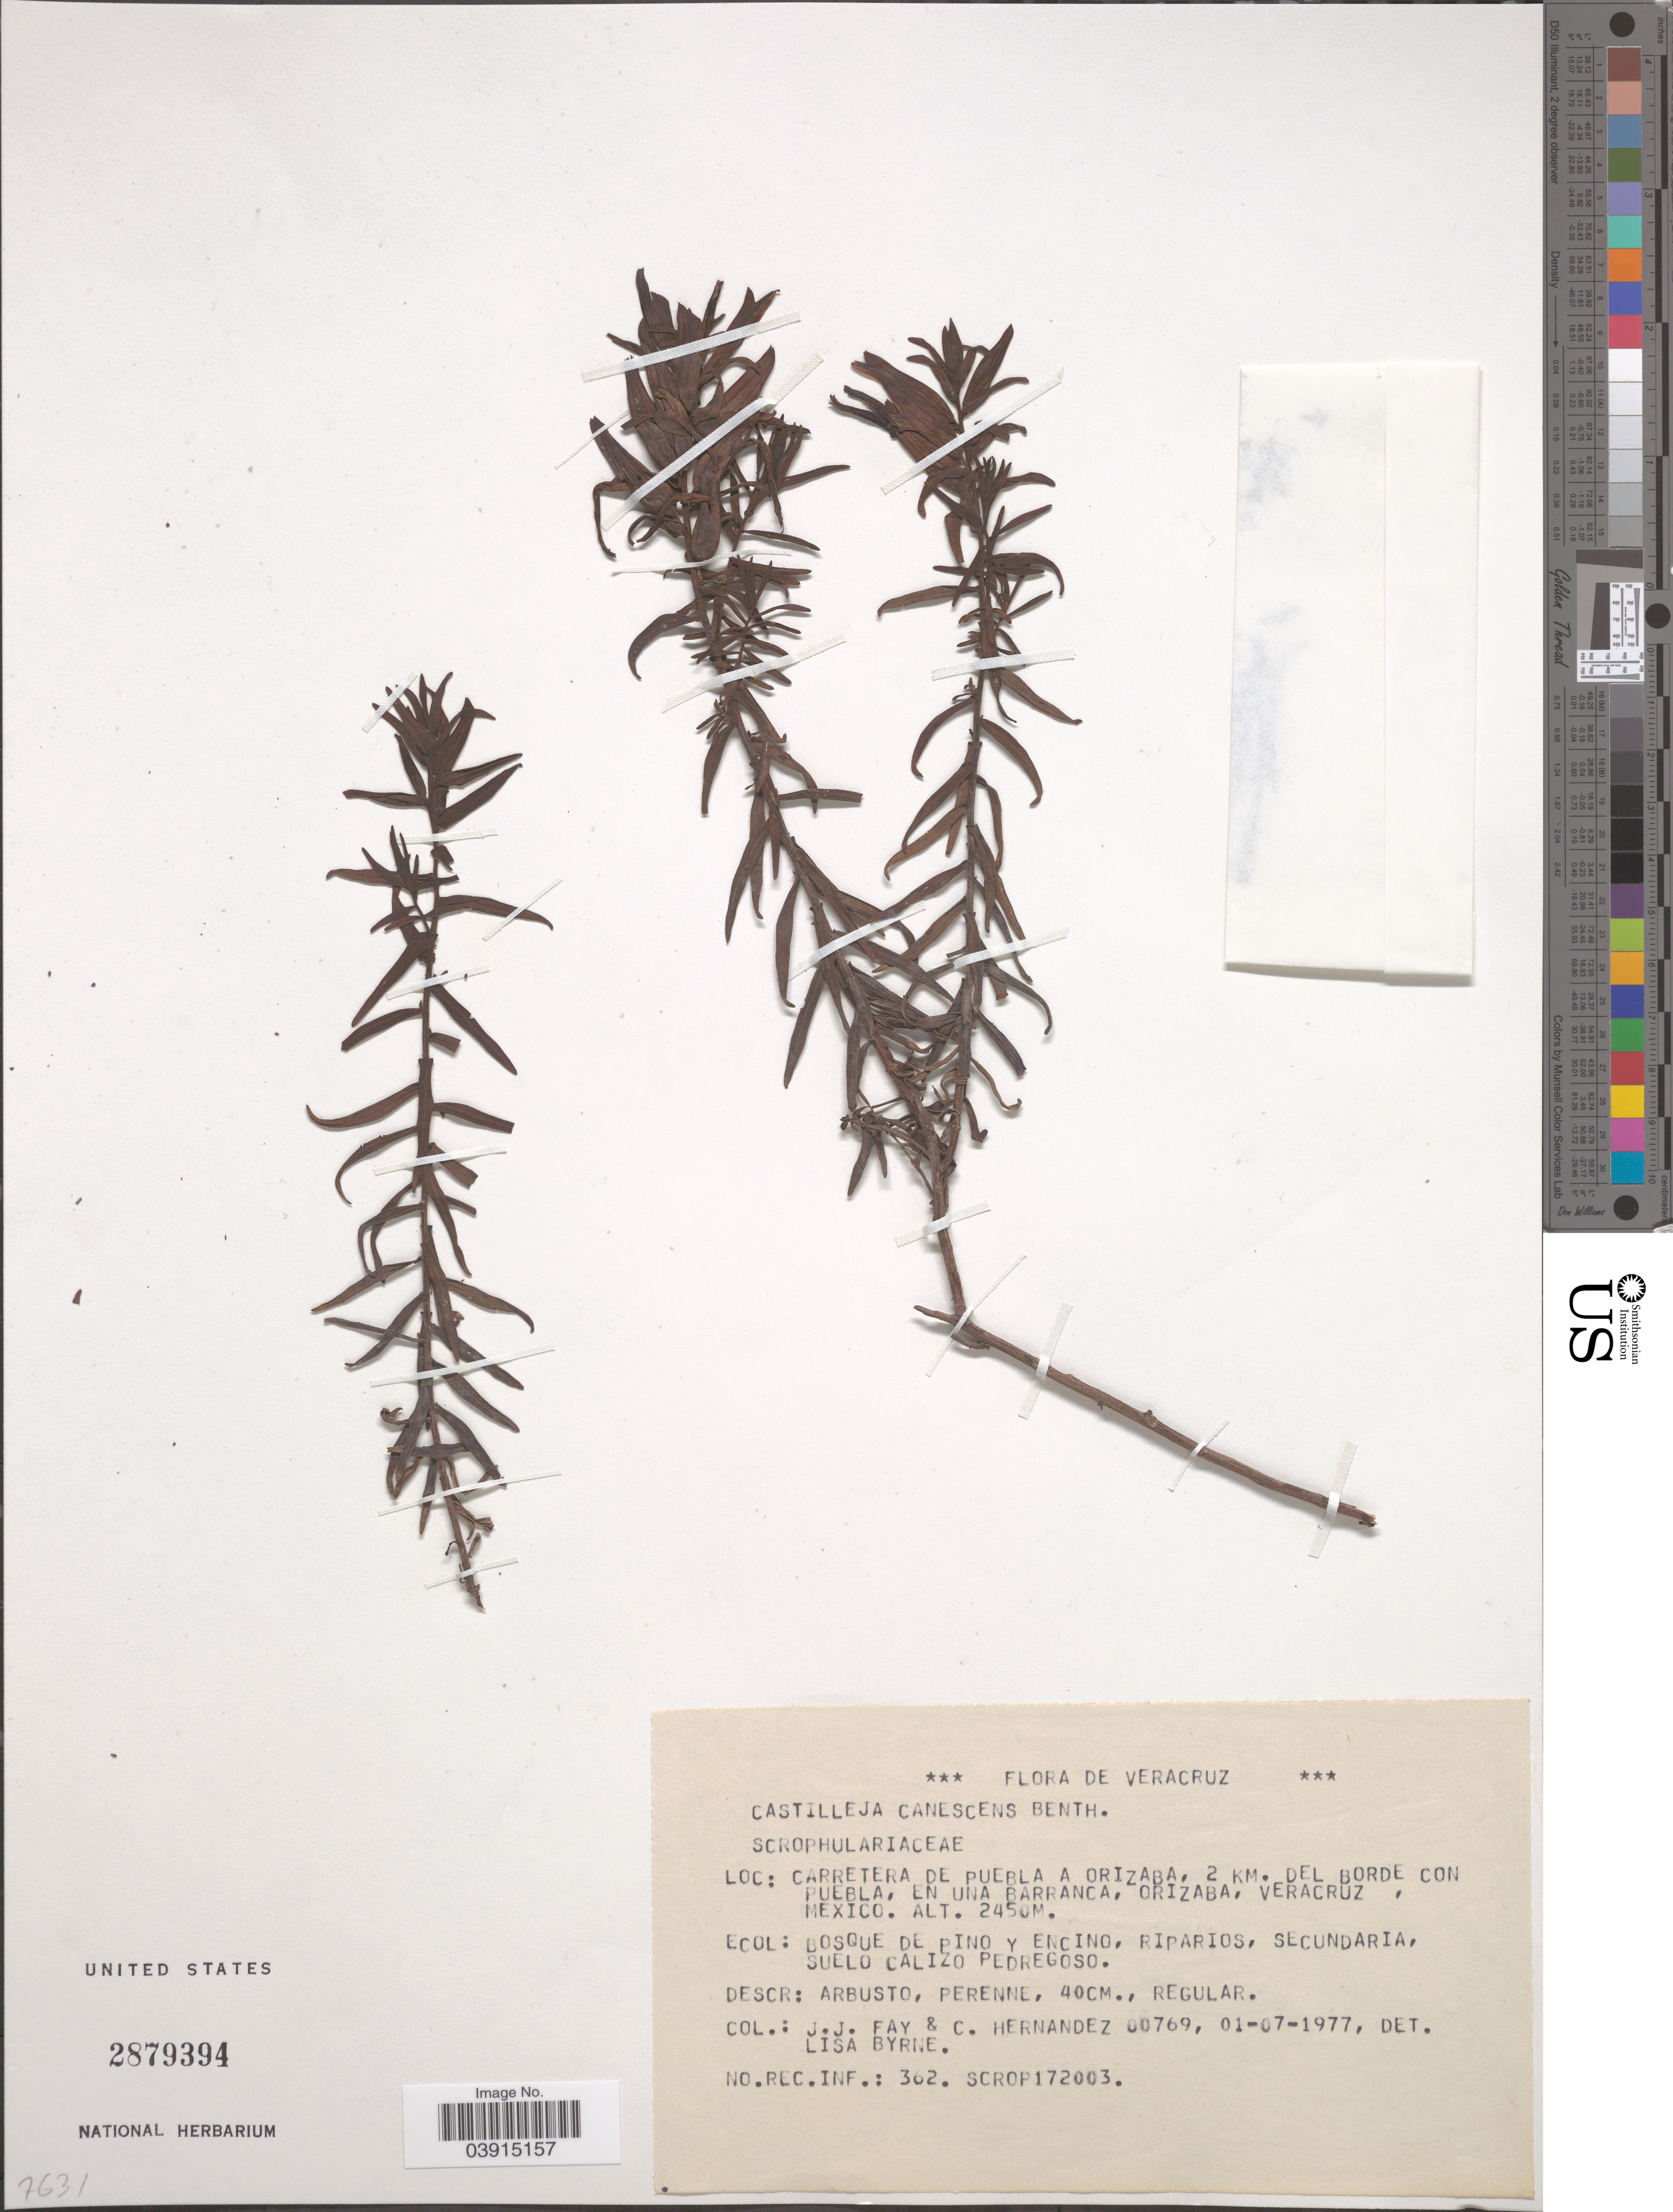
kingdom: Plantae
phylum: Tracheophyta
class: Magnoliopsida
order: Lamiales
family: Orobanchaceae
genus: Castilleja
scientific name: Castilleja canescens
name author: Benth.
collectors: J. Fay & C. Hernandez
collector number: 00769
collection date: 1977-07-01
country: Mexico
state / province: Veracruz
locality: Veracruz. Carretera de Puebla a Orizaba, 2 km. del borde con Puebla, en una barranca, Orizaba, Veracruz.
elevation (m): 2450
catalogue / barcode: US 2879394